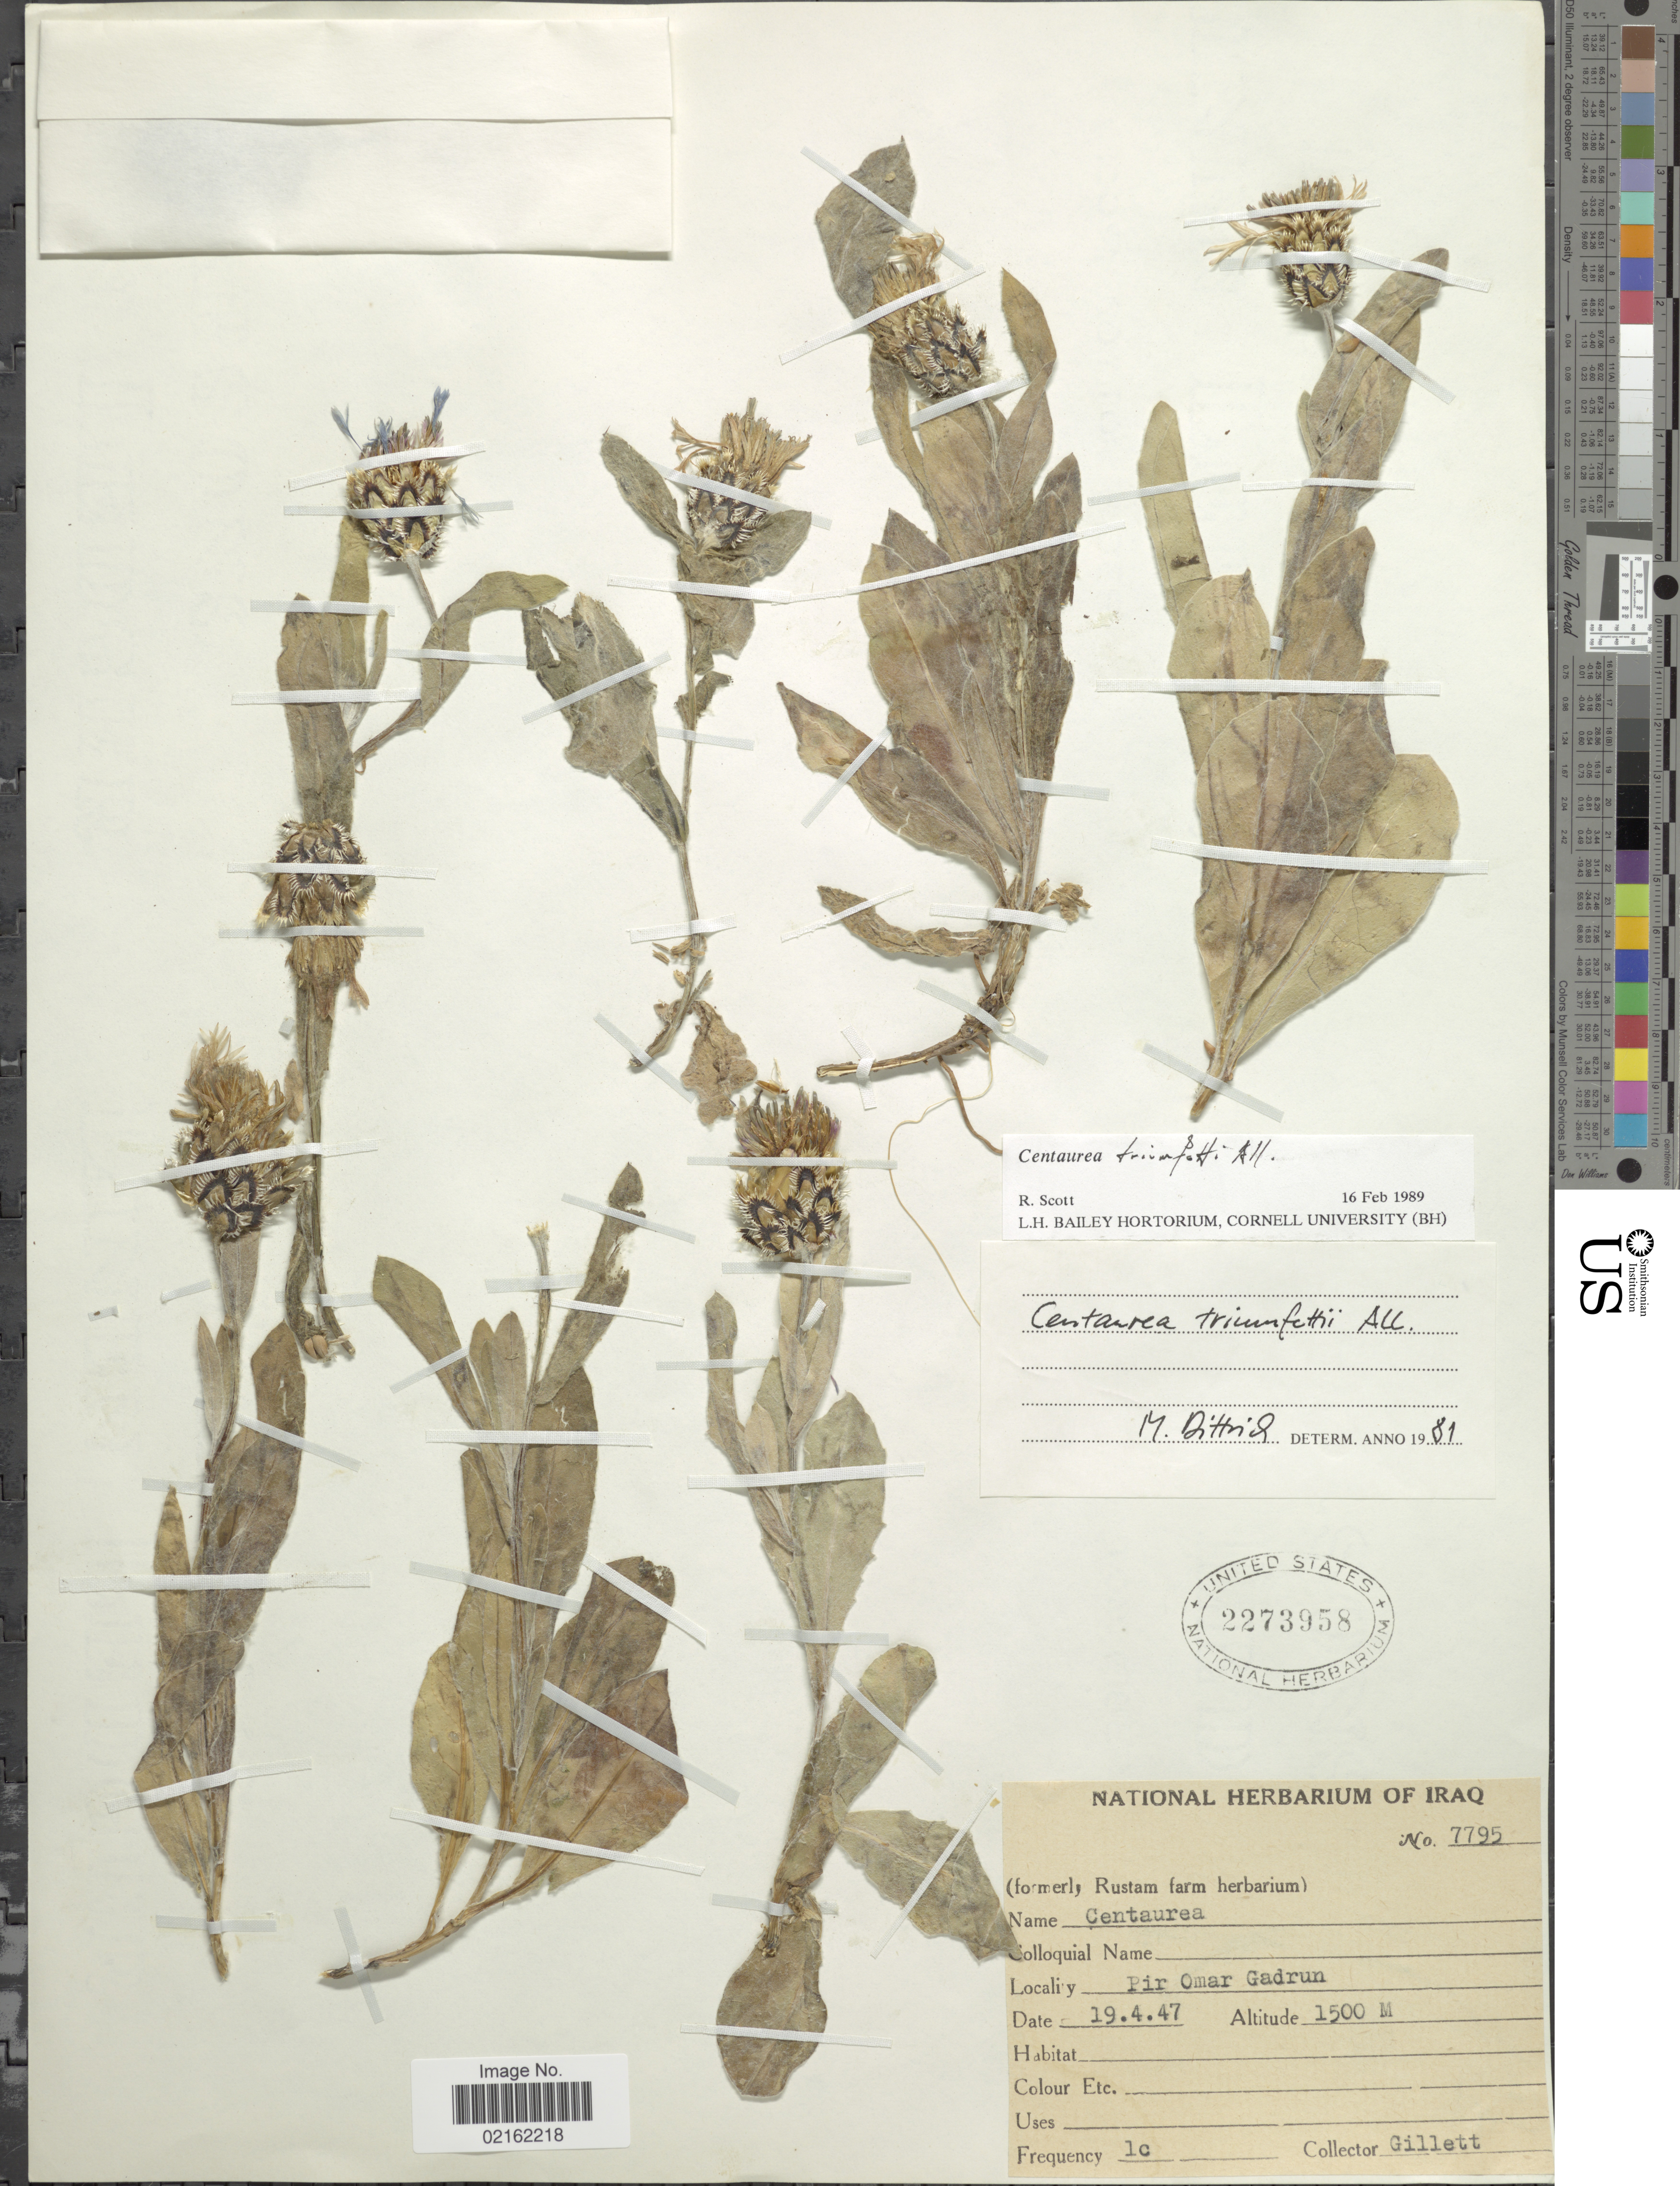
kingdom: Plantae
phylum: Tracheophyta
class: Magnoliopsida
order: Asterales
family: Asteraceae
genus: Centaurea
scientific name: Centaurea triumfetti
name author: All.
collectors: Gillett, --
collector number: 7795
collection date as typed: Transcribed d/m/y: 19/4/47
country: Iraq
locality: Pir Omar Gadrun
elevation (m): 1500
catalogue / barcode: US 2273958